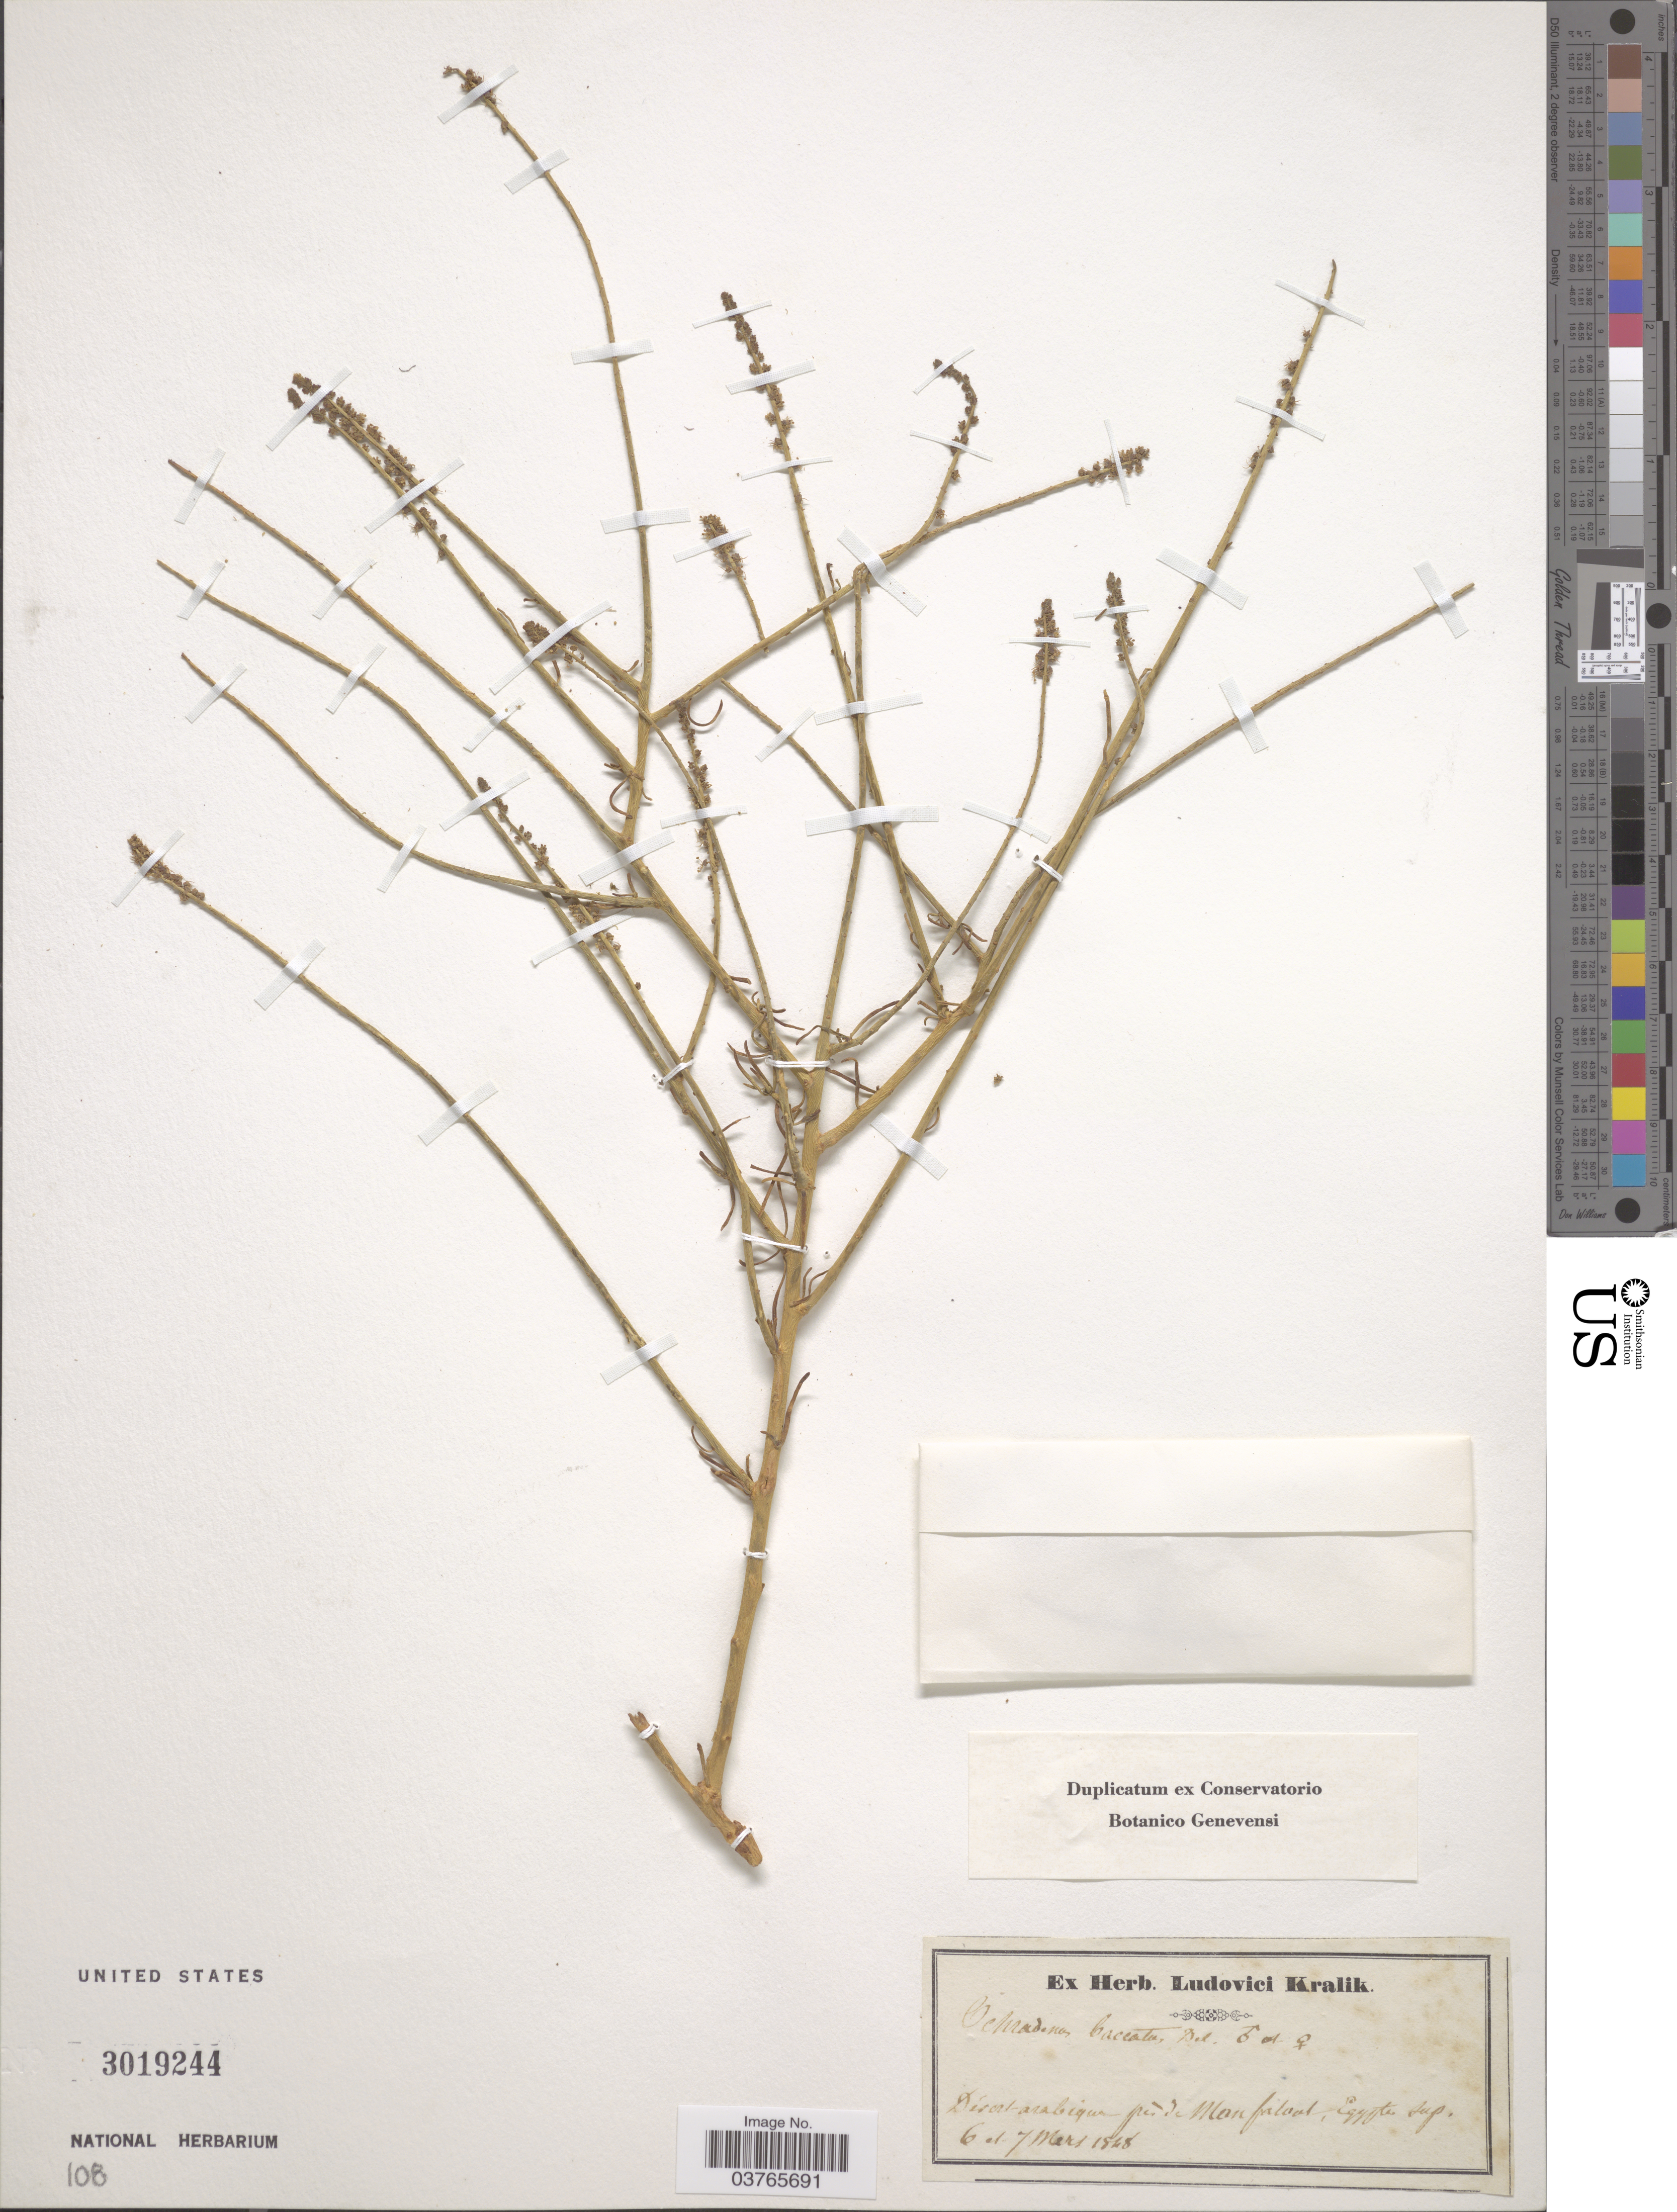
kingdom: Plantae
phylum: Tracheophyta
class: Magnoliopsida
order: Brassicales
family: Resedaceae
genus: Ochradenus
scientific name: Ochradenus baccatus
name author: Delile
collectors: ex herb. L. Kralik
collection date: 1848-03-06/1848-03-07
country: Egypt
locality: Desert arabique prés de Manfalout, Egypte Sup.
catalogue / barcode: US 3019244